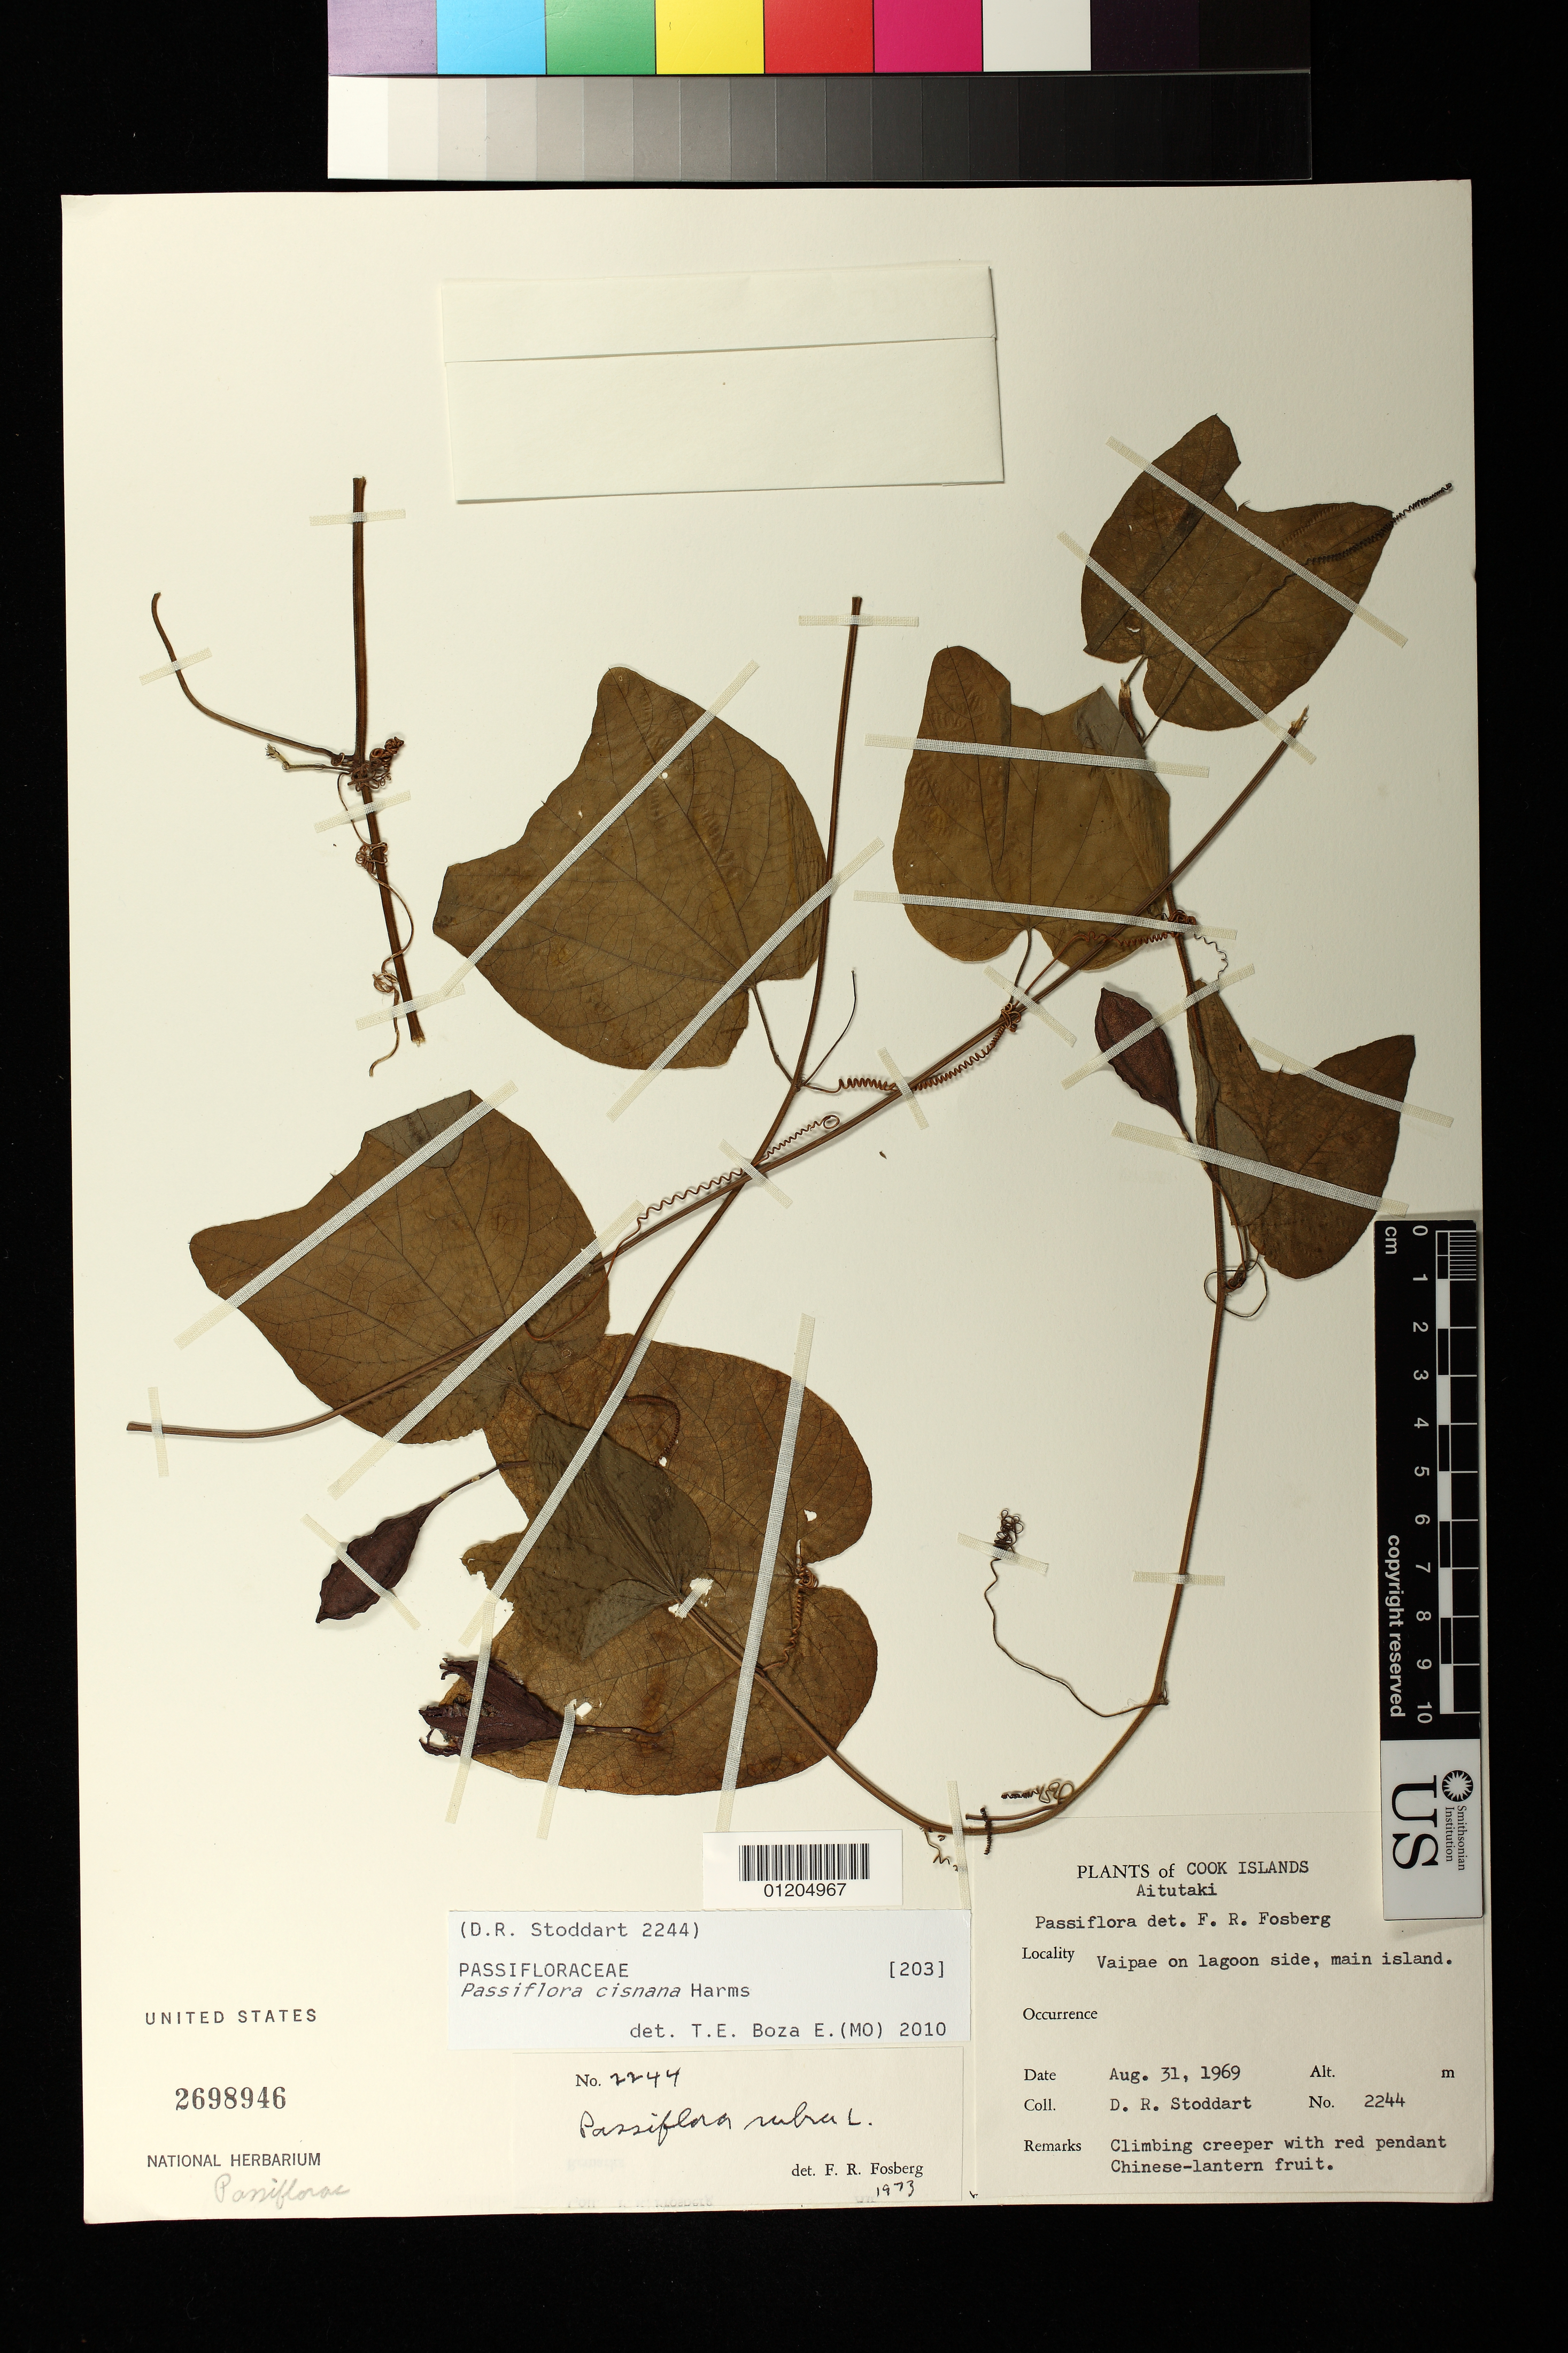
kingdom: Plantae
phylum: Tracheophyta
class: Magnoliopsida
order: Malpighiales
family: Passifloraceae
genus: Passiflora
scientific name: Passiflora rubra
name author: L.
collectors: D. R. Stoddart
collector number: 2244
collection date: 1969-08-31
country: Cook Islands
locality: Vaipae on lagoon side, main island. Aitutaki.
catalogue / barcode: US 2698946